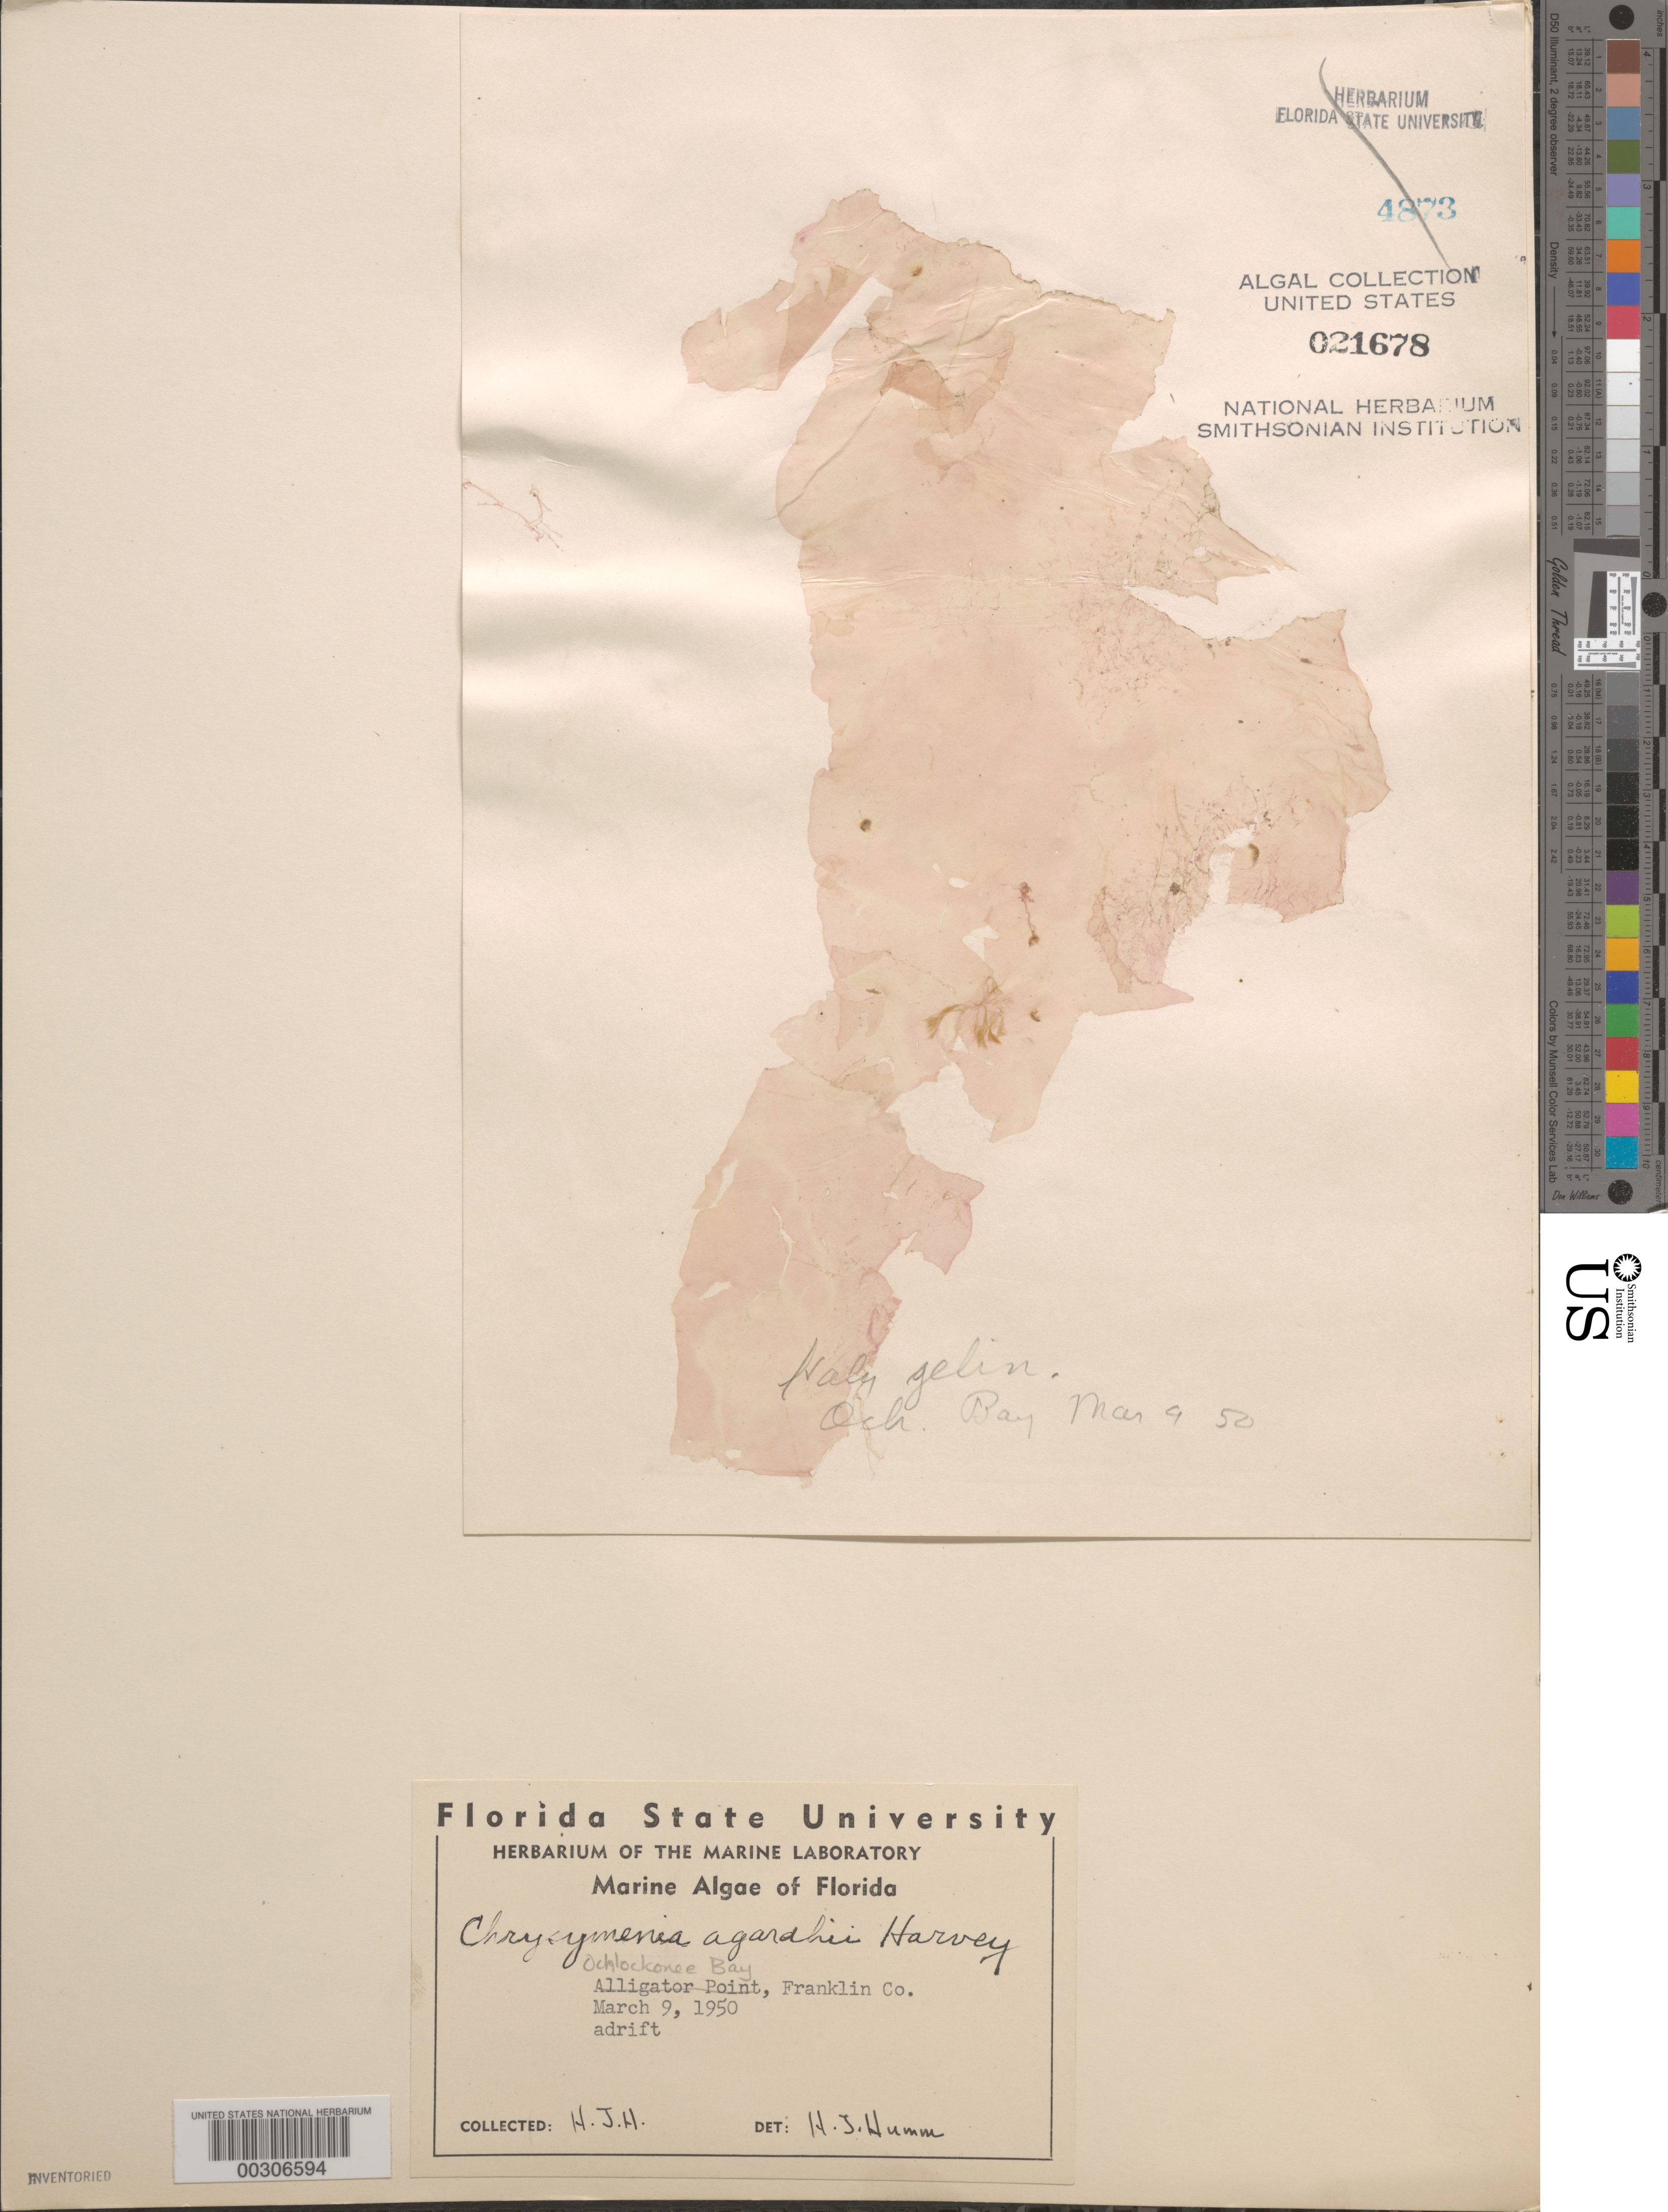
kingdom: Plantae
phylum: Rhodophyta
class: Florideophyceae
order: Rhodymeniales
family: Rhodymeniaceae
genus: Chrysymenia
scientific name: Chrysymenia agardhii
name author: Harv.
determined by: Humm, Harold J.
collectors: H. J. Humm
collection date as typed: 09 Mar 1950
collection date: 1950-03-09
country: United States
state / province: Florida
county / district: Franklin County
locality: Ochlockonee Bay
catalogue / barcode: US 21678